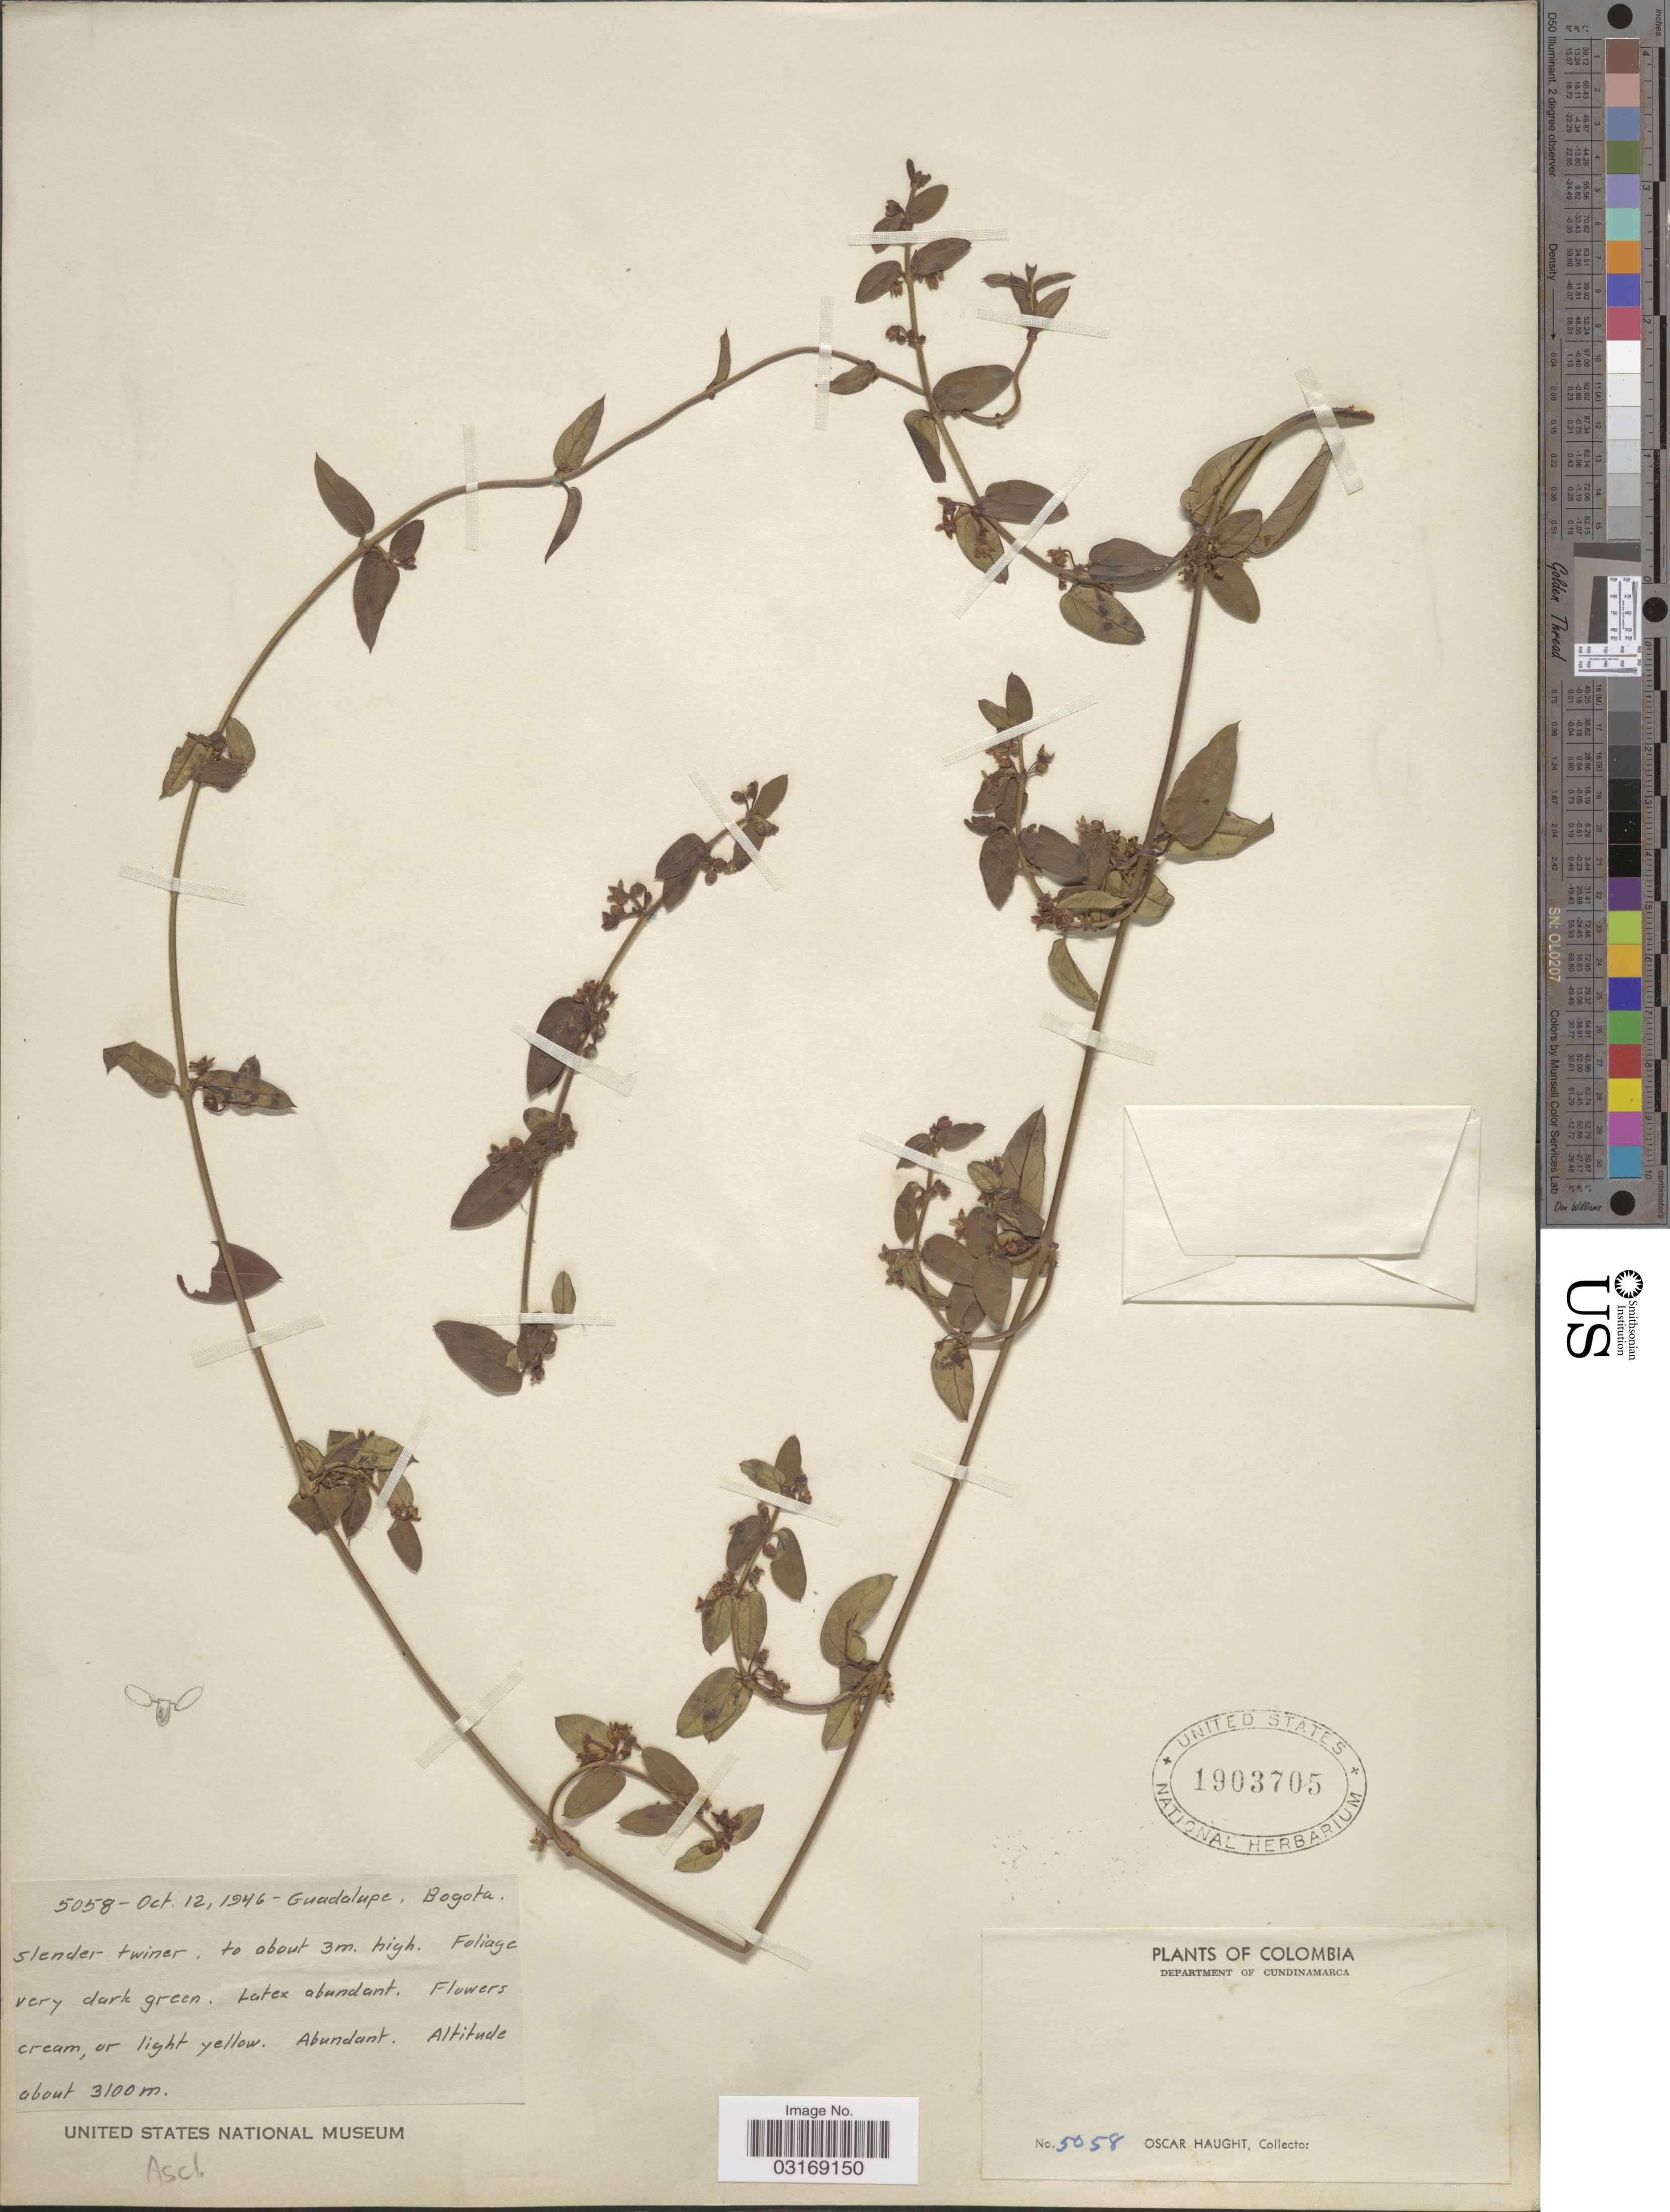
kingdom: Plantae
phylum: Tracheophyta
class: Magnoliopsida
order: Gentianales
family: Apocynaceae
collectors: O. Haught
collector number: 5058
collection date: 1946-10-12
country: Colombia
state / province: Cundinamarca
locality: Guadalupe, Bogota. Department of Cundinamarca.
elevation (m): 3100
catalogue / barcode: US 1903705